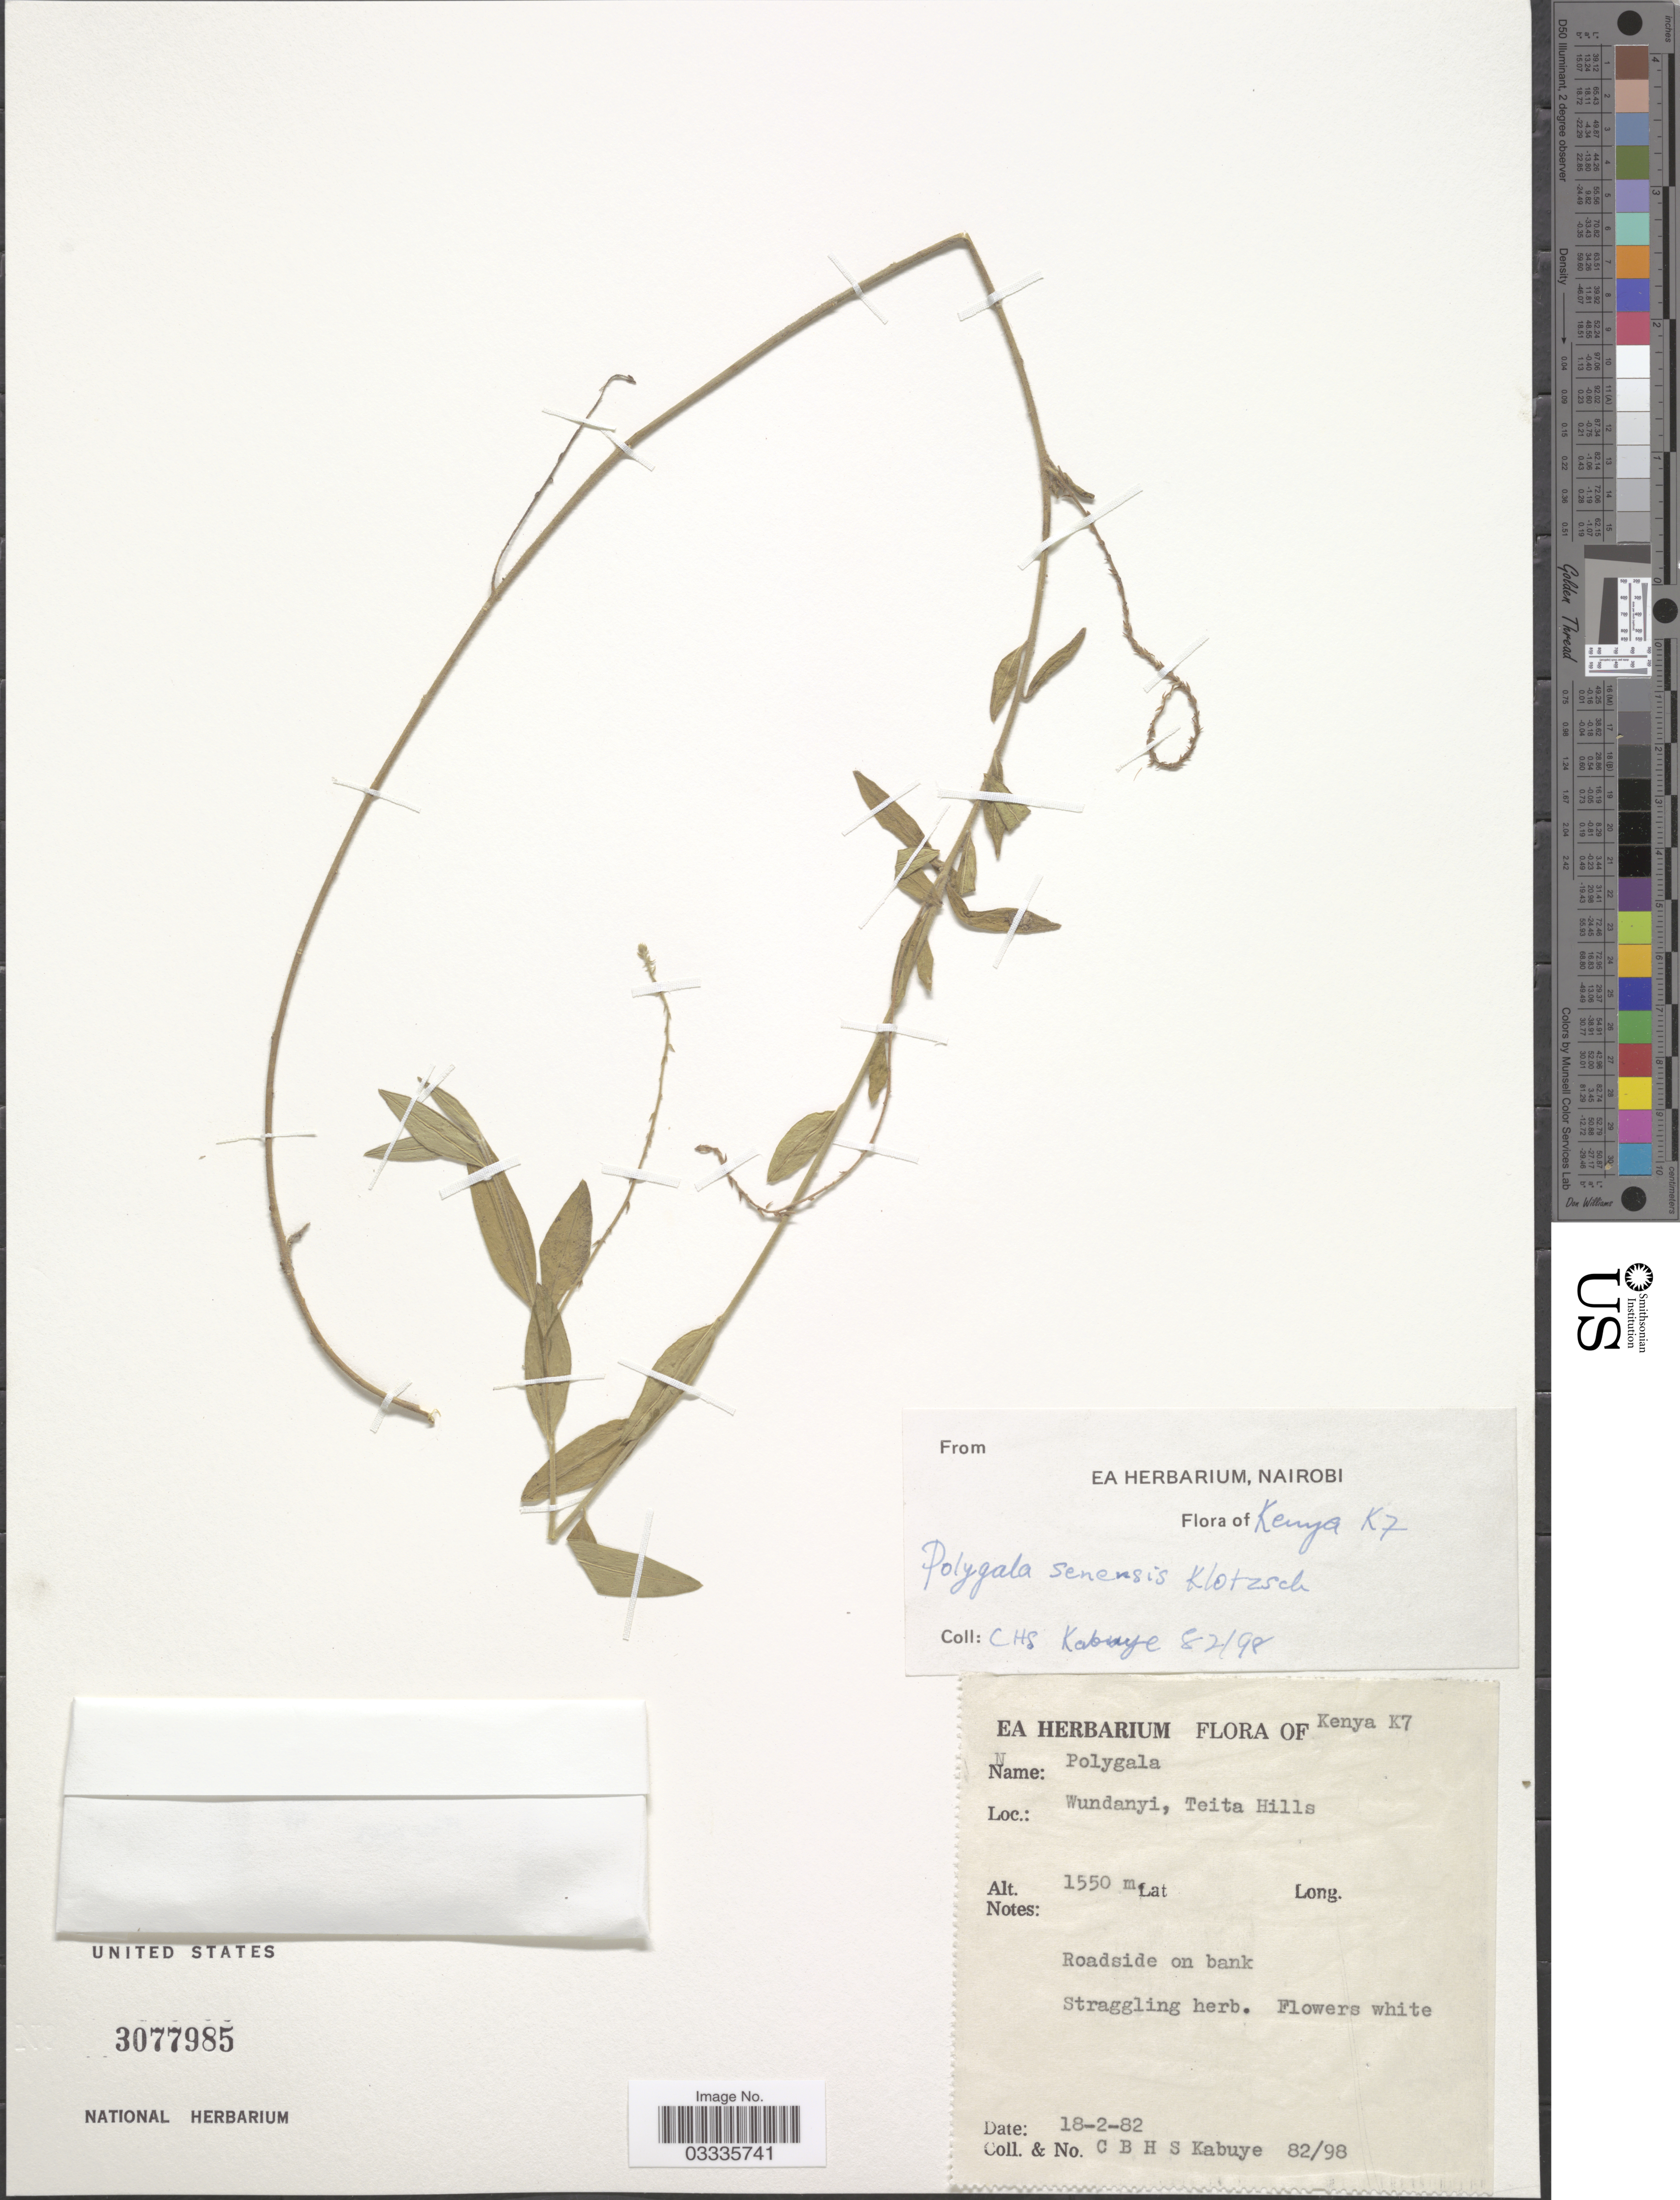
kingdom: Plantae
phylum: Tracheophyta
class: Magnoliopsida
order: Fabales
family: Polygalaceae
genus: Polygala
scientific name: Polygala senensis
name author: Klotzsch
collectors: C. Kabuye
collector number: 82/98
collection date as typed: Transcribed d/m/y: 18/2/82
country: Kenya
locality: Wundanyi, Teita Hills. K7.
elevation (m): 1550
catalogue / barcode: US 3077985